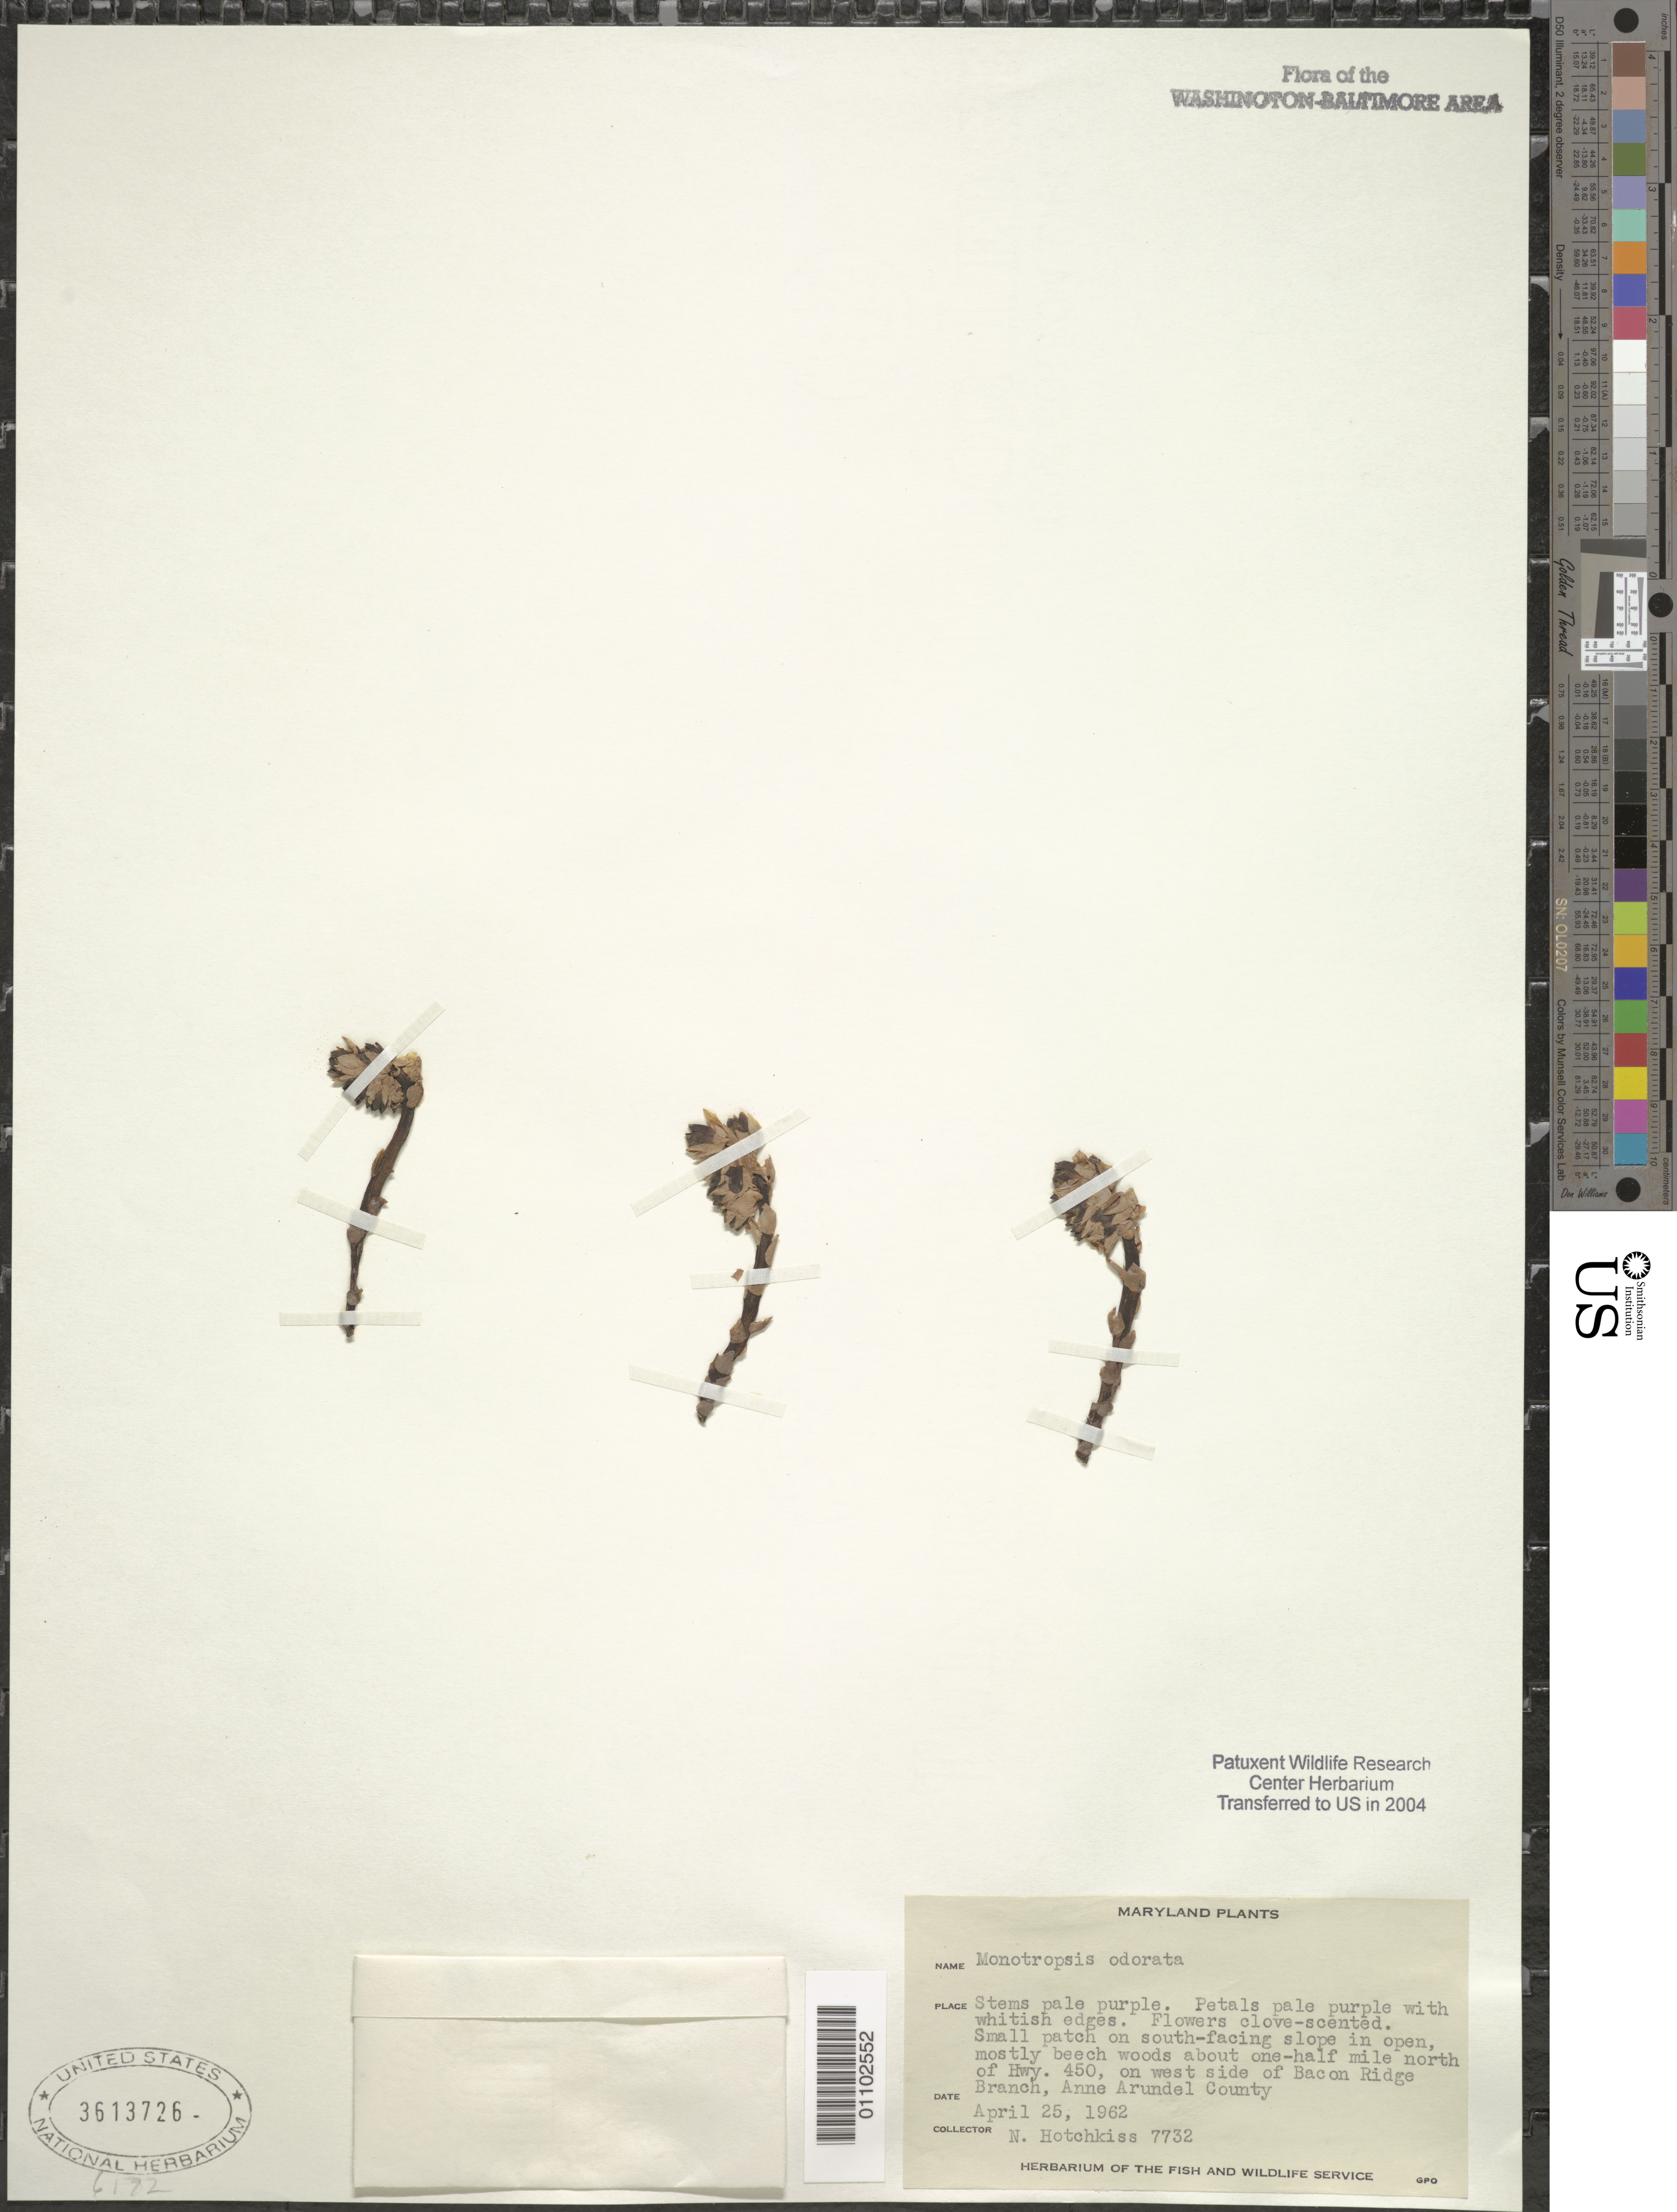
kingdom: Plantae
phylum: Tracheophyta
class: Magnoliopsida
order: Ericales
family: Ericaceae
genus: Monotropsis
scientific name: Monotropsis odorata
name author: Schwein. ex Elliott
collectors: N. Hotchkiss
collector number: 7732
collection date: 1962-04-25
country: United States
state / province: Maryland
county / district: Anne Arundel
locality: One-half mile north of Hwy. 450, on west side of Bacon Ridge Branch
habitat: Small patch on south-facing slope in open, mostly beech woods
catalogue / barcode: US 3613726